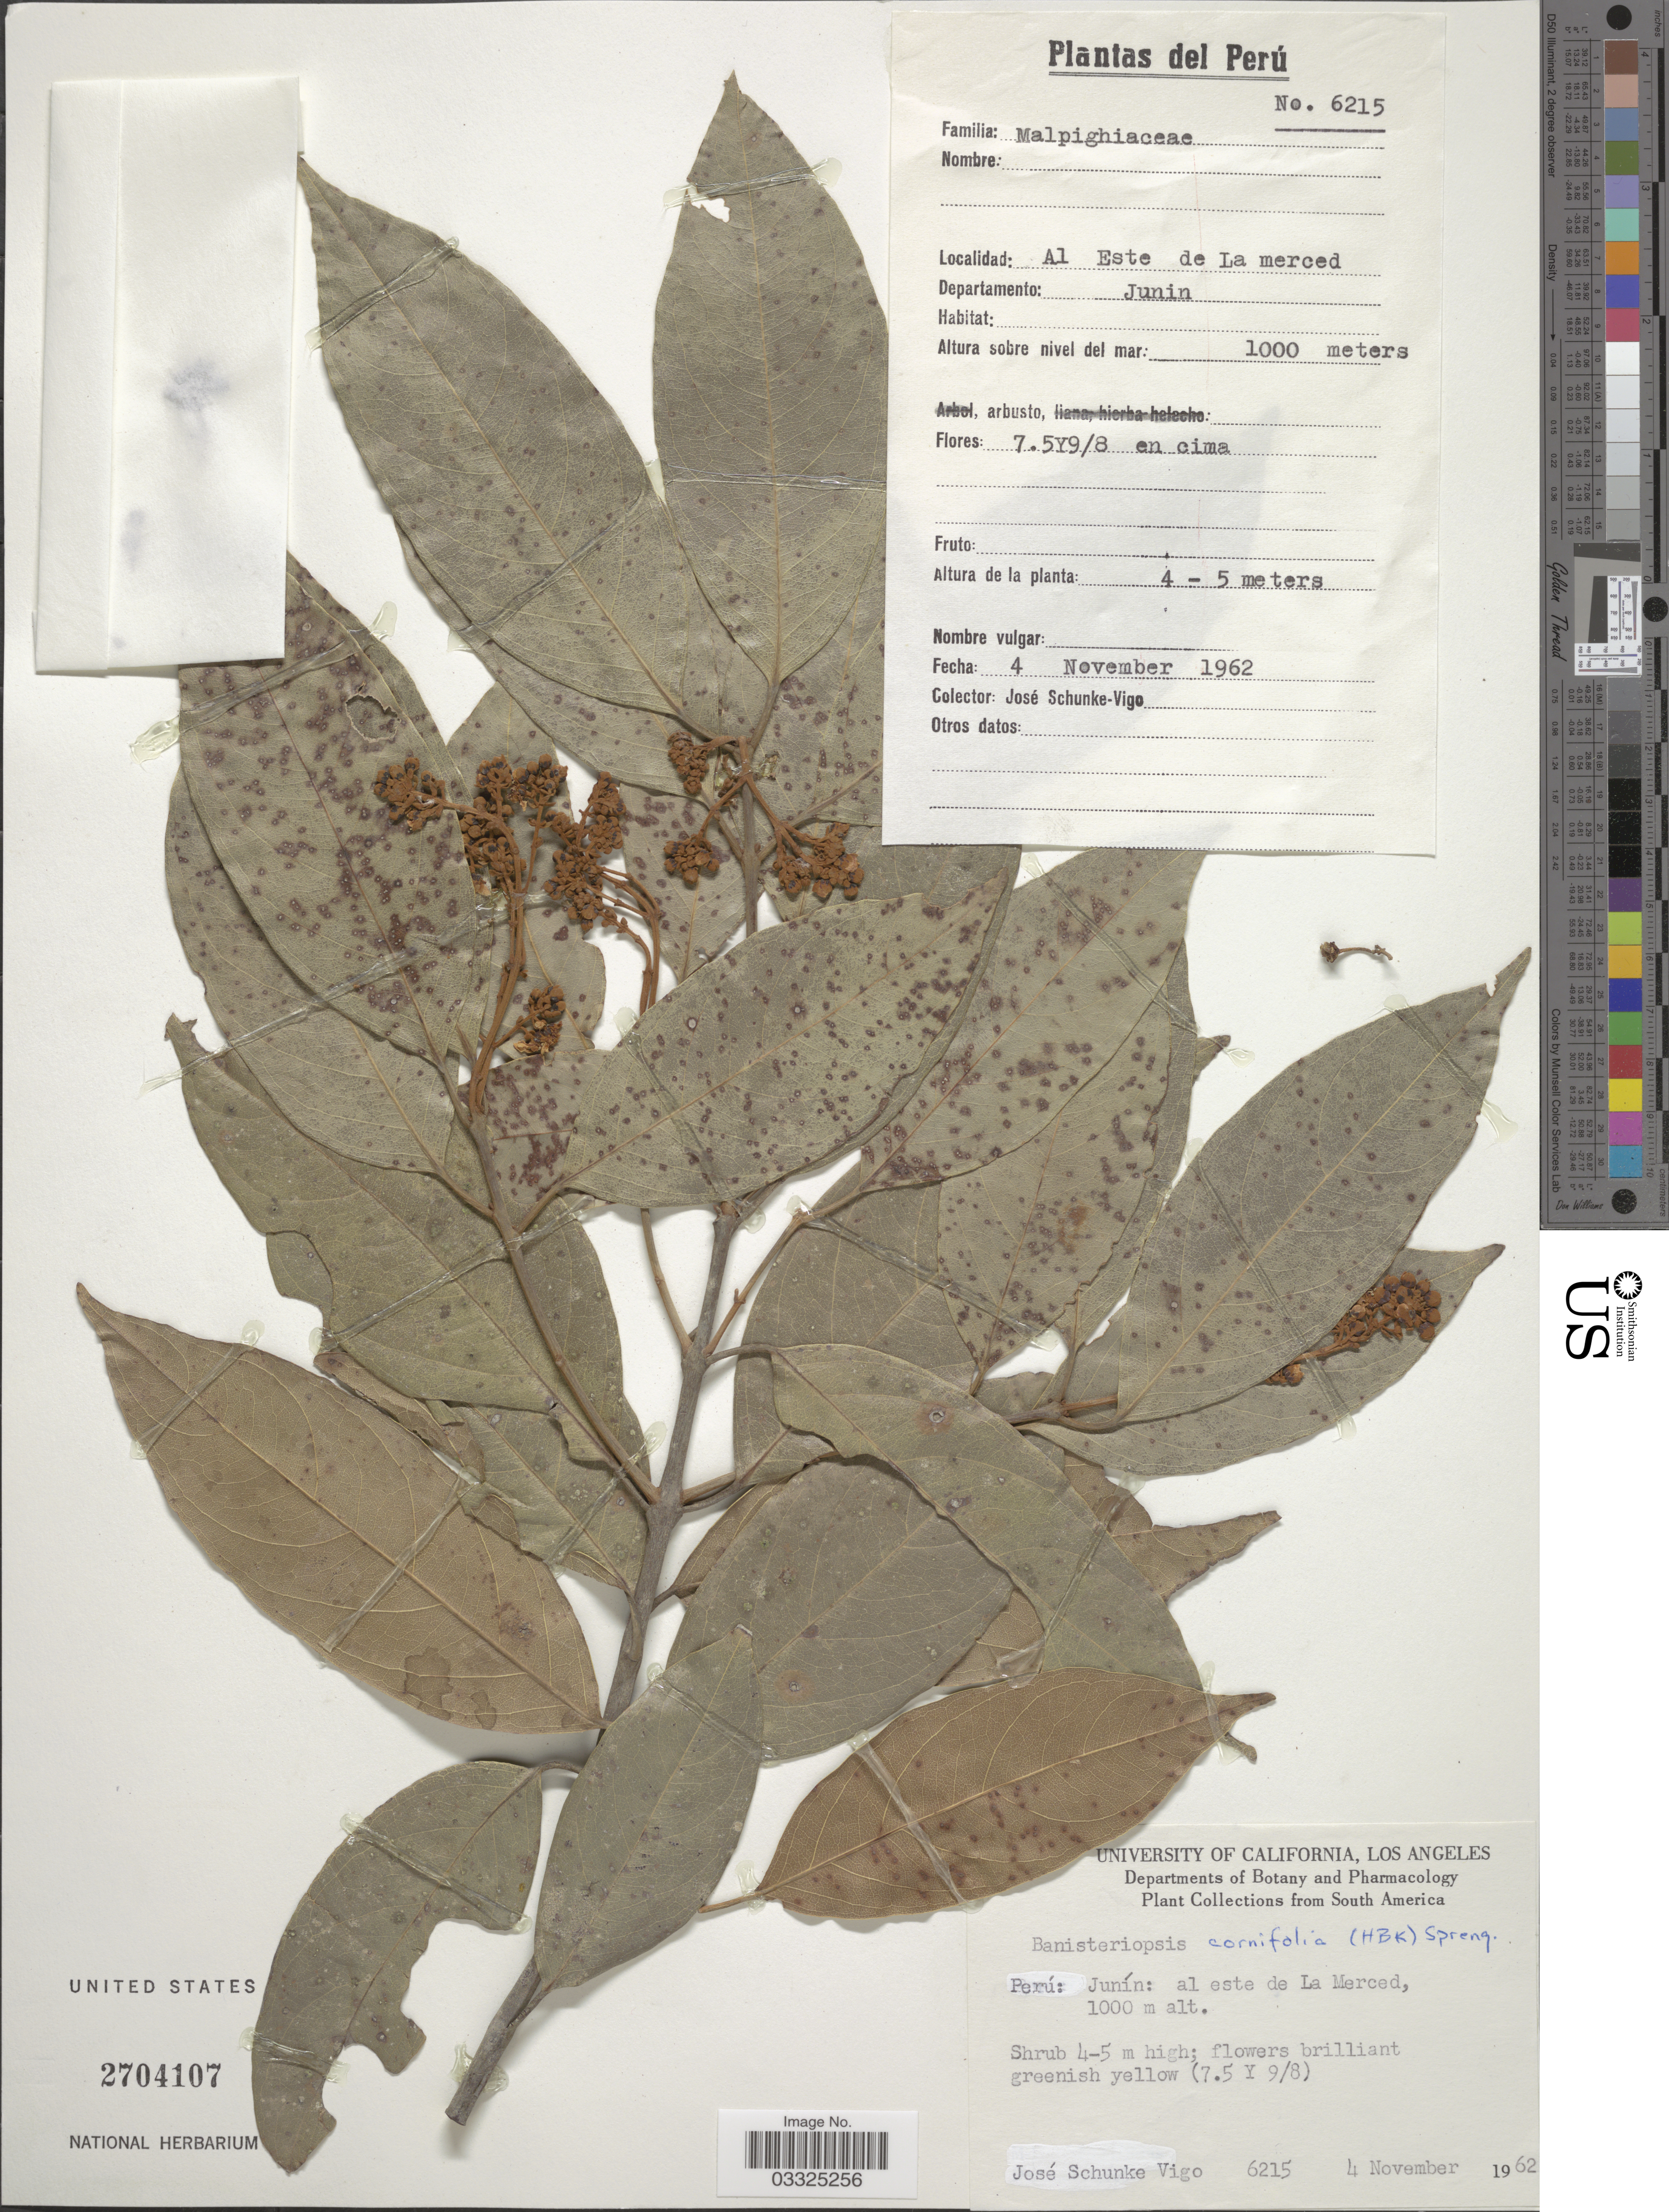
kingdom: Plantae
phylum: Tracheophyta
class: Magnoliopsida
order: Malpighiales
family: Malpighiaceae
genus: Bronwenia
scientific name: Bronwenia cornifolia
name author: (Kunth) W.R. Anderson & C. Davis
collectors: J. Schunke Vigo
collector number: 6215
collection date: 1962-11-04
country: Peru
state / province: Junín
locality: Al este de La Merced.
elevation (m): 1000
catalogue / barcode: US 2704107